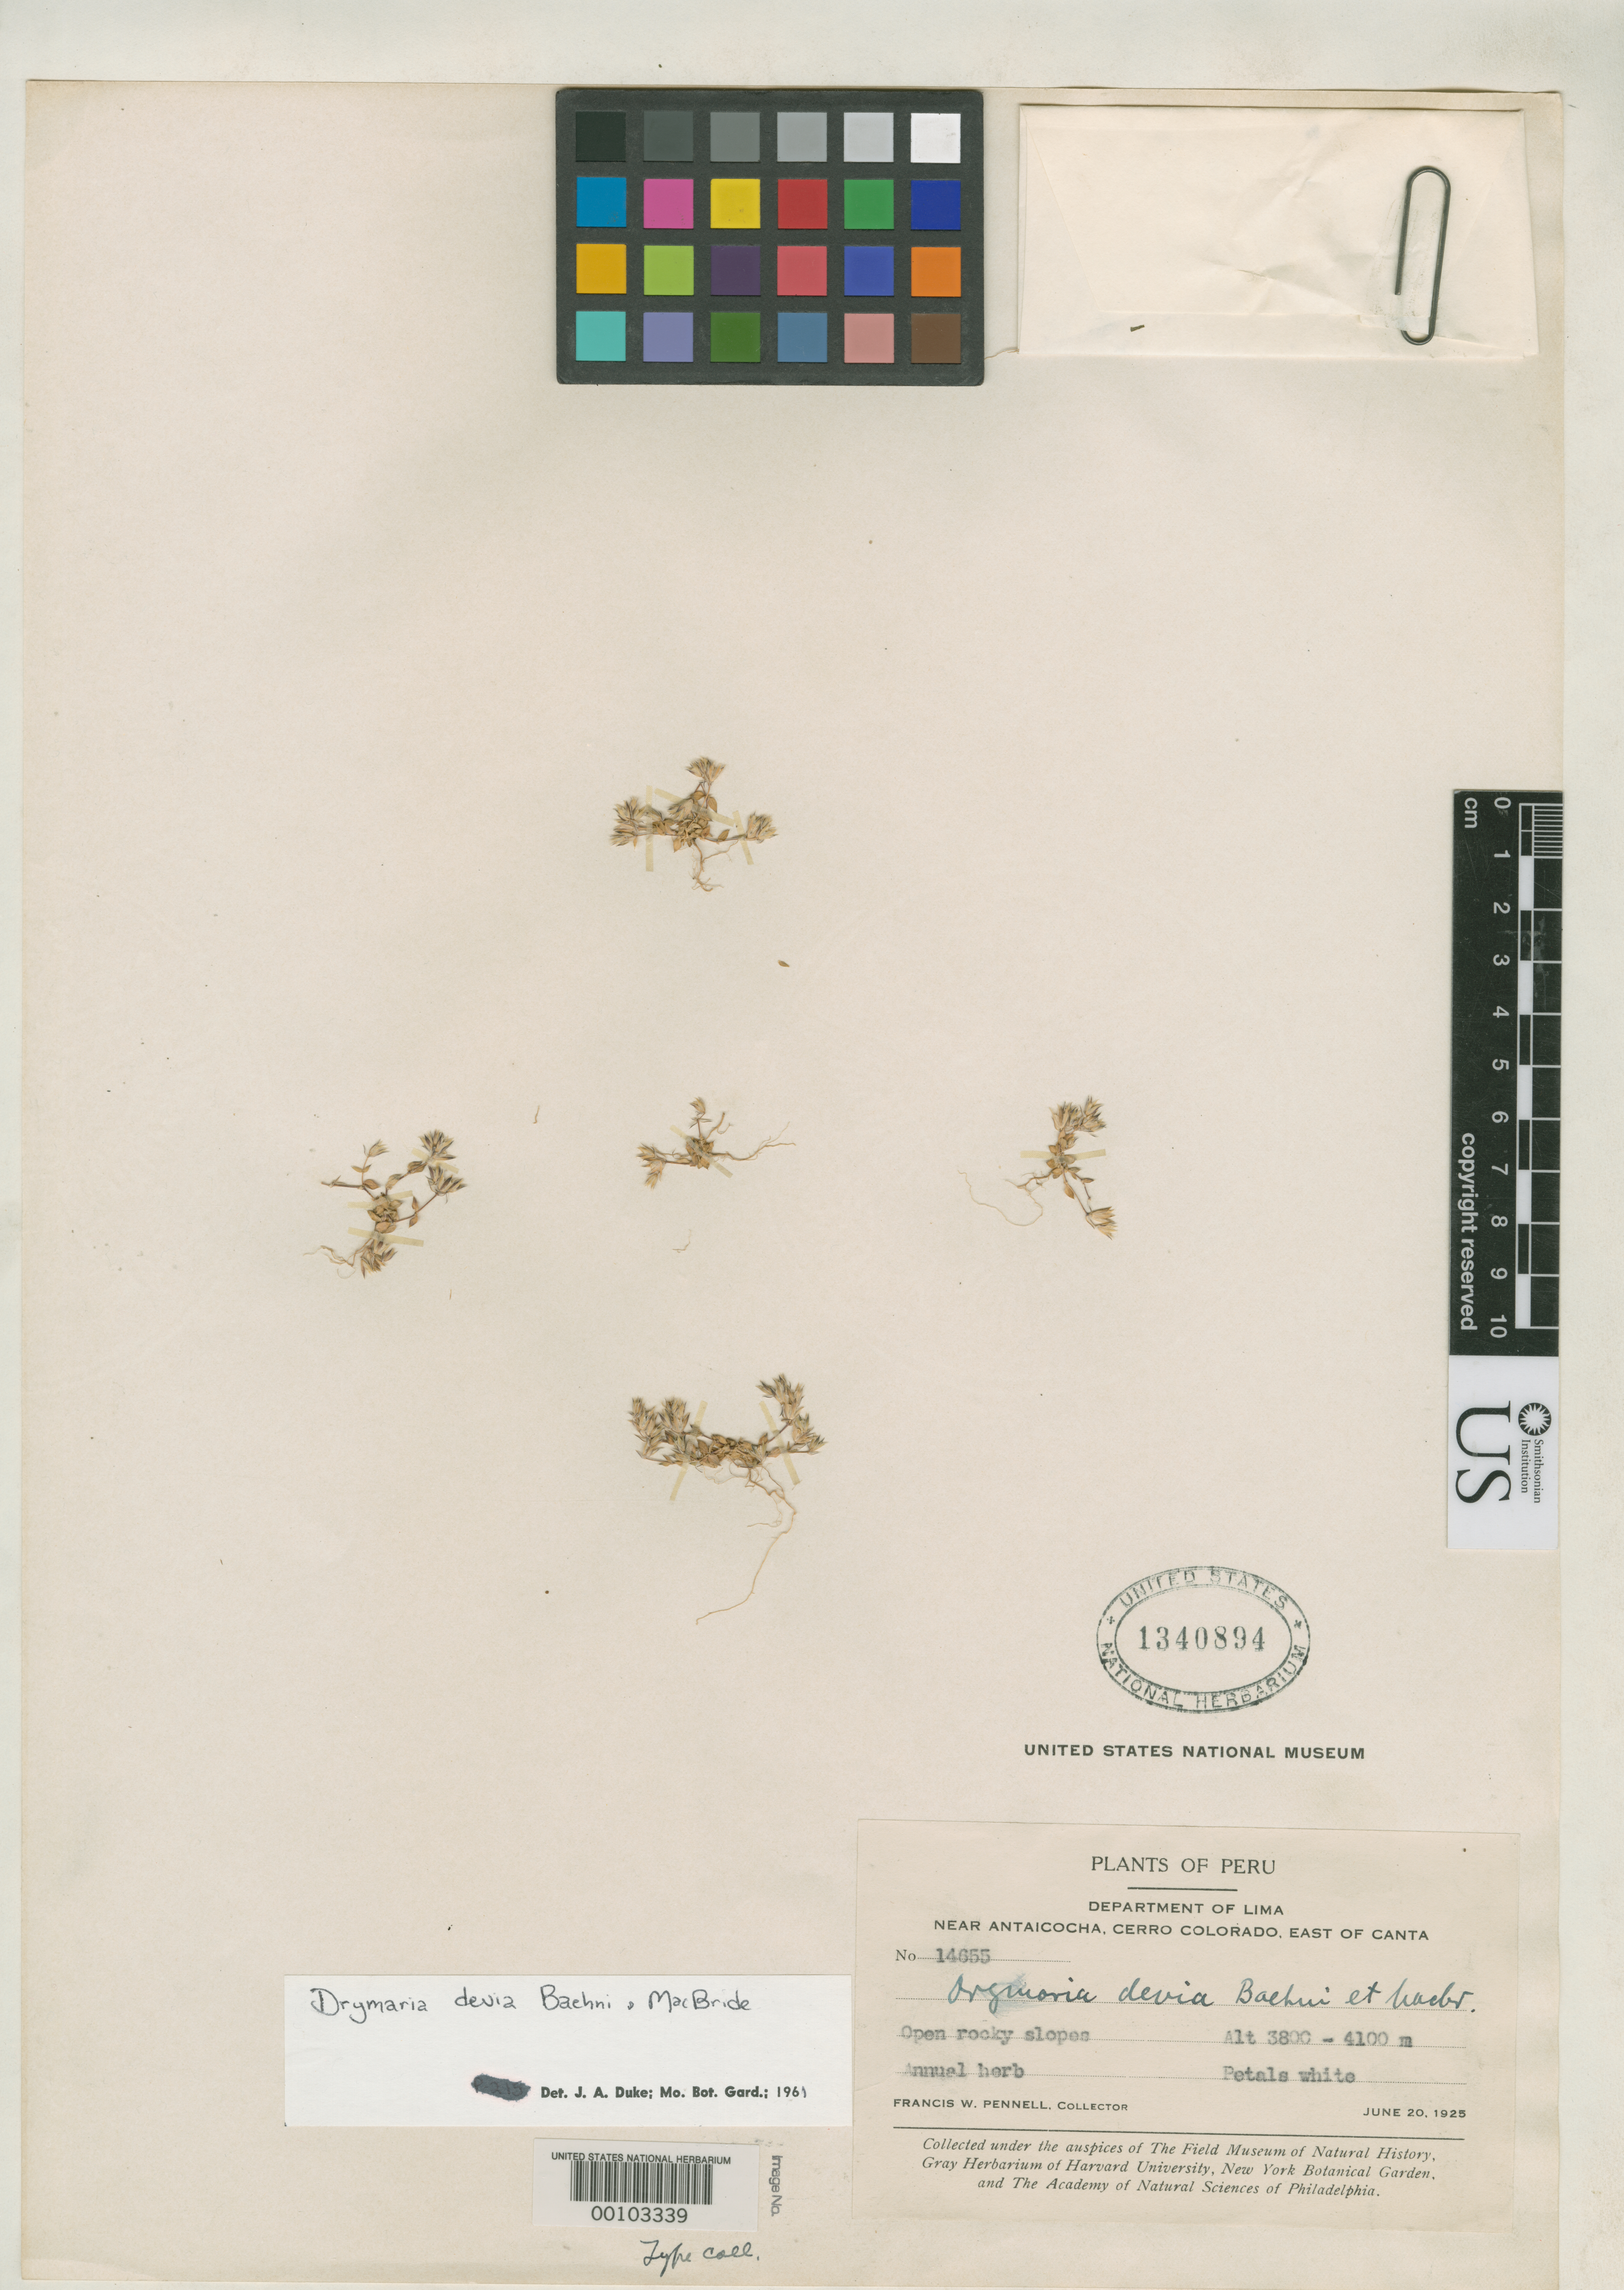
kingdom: Plantae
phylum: Tracheophyta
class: Magnoliopsida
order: Caryophyllales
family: Caryophyllaceae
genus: Drymaria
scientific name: Drymaria devia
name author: Baehni & J.F. Macbr.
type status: Isotype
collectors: F. W. Pennell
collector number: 14655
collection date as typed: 20 Jun 1925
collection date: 1925-06-20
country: Peru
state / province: Lima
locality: Near Antaicocha, Cerro Colorado, E of Canta.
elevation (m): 3800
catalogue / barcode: US 1340894